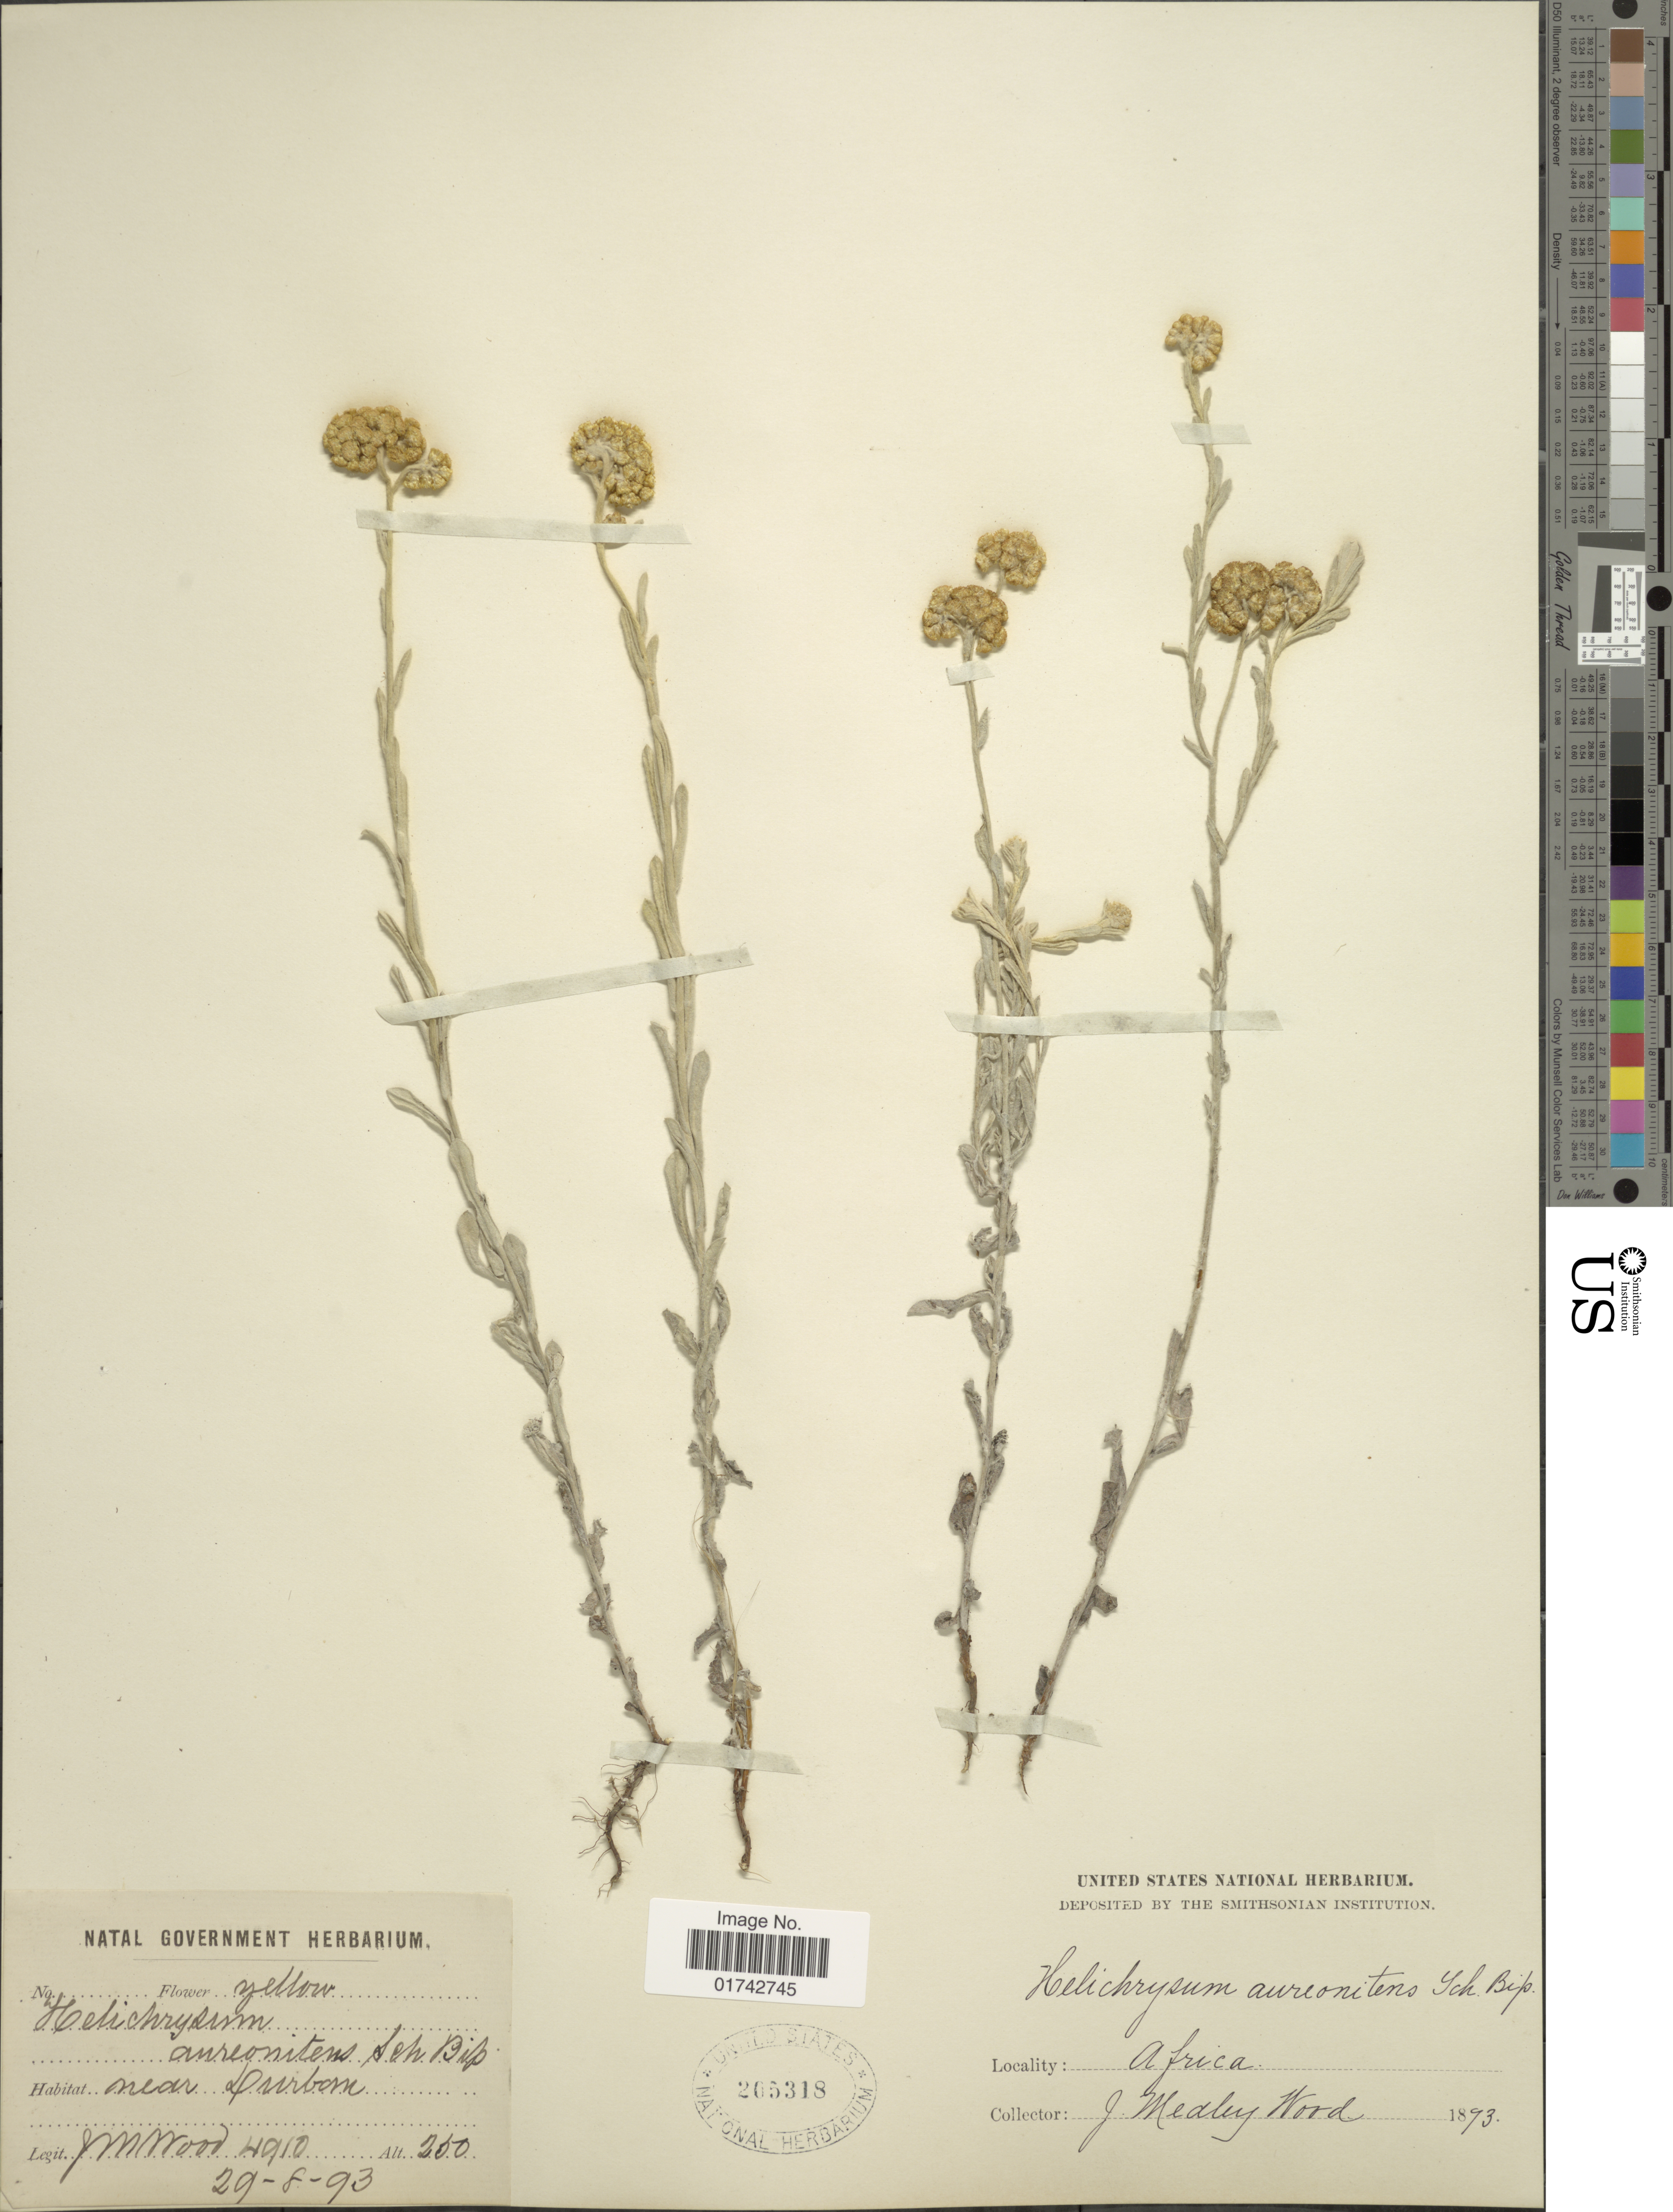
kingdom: Plantae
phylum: Tracheophyta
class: Magnoliopsida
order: Asterales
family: Asteraceae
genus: Helichrysum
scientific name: Helichrysum aureonitens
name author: Sch. Bip.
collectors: J. Medley Wood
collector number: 4910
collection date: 1893-08-29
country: South Africa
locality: Africa. Near Durban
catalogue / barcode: US 265318